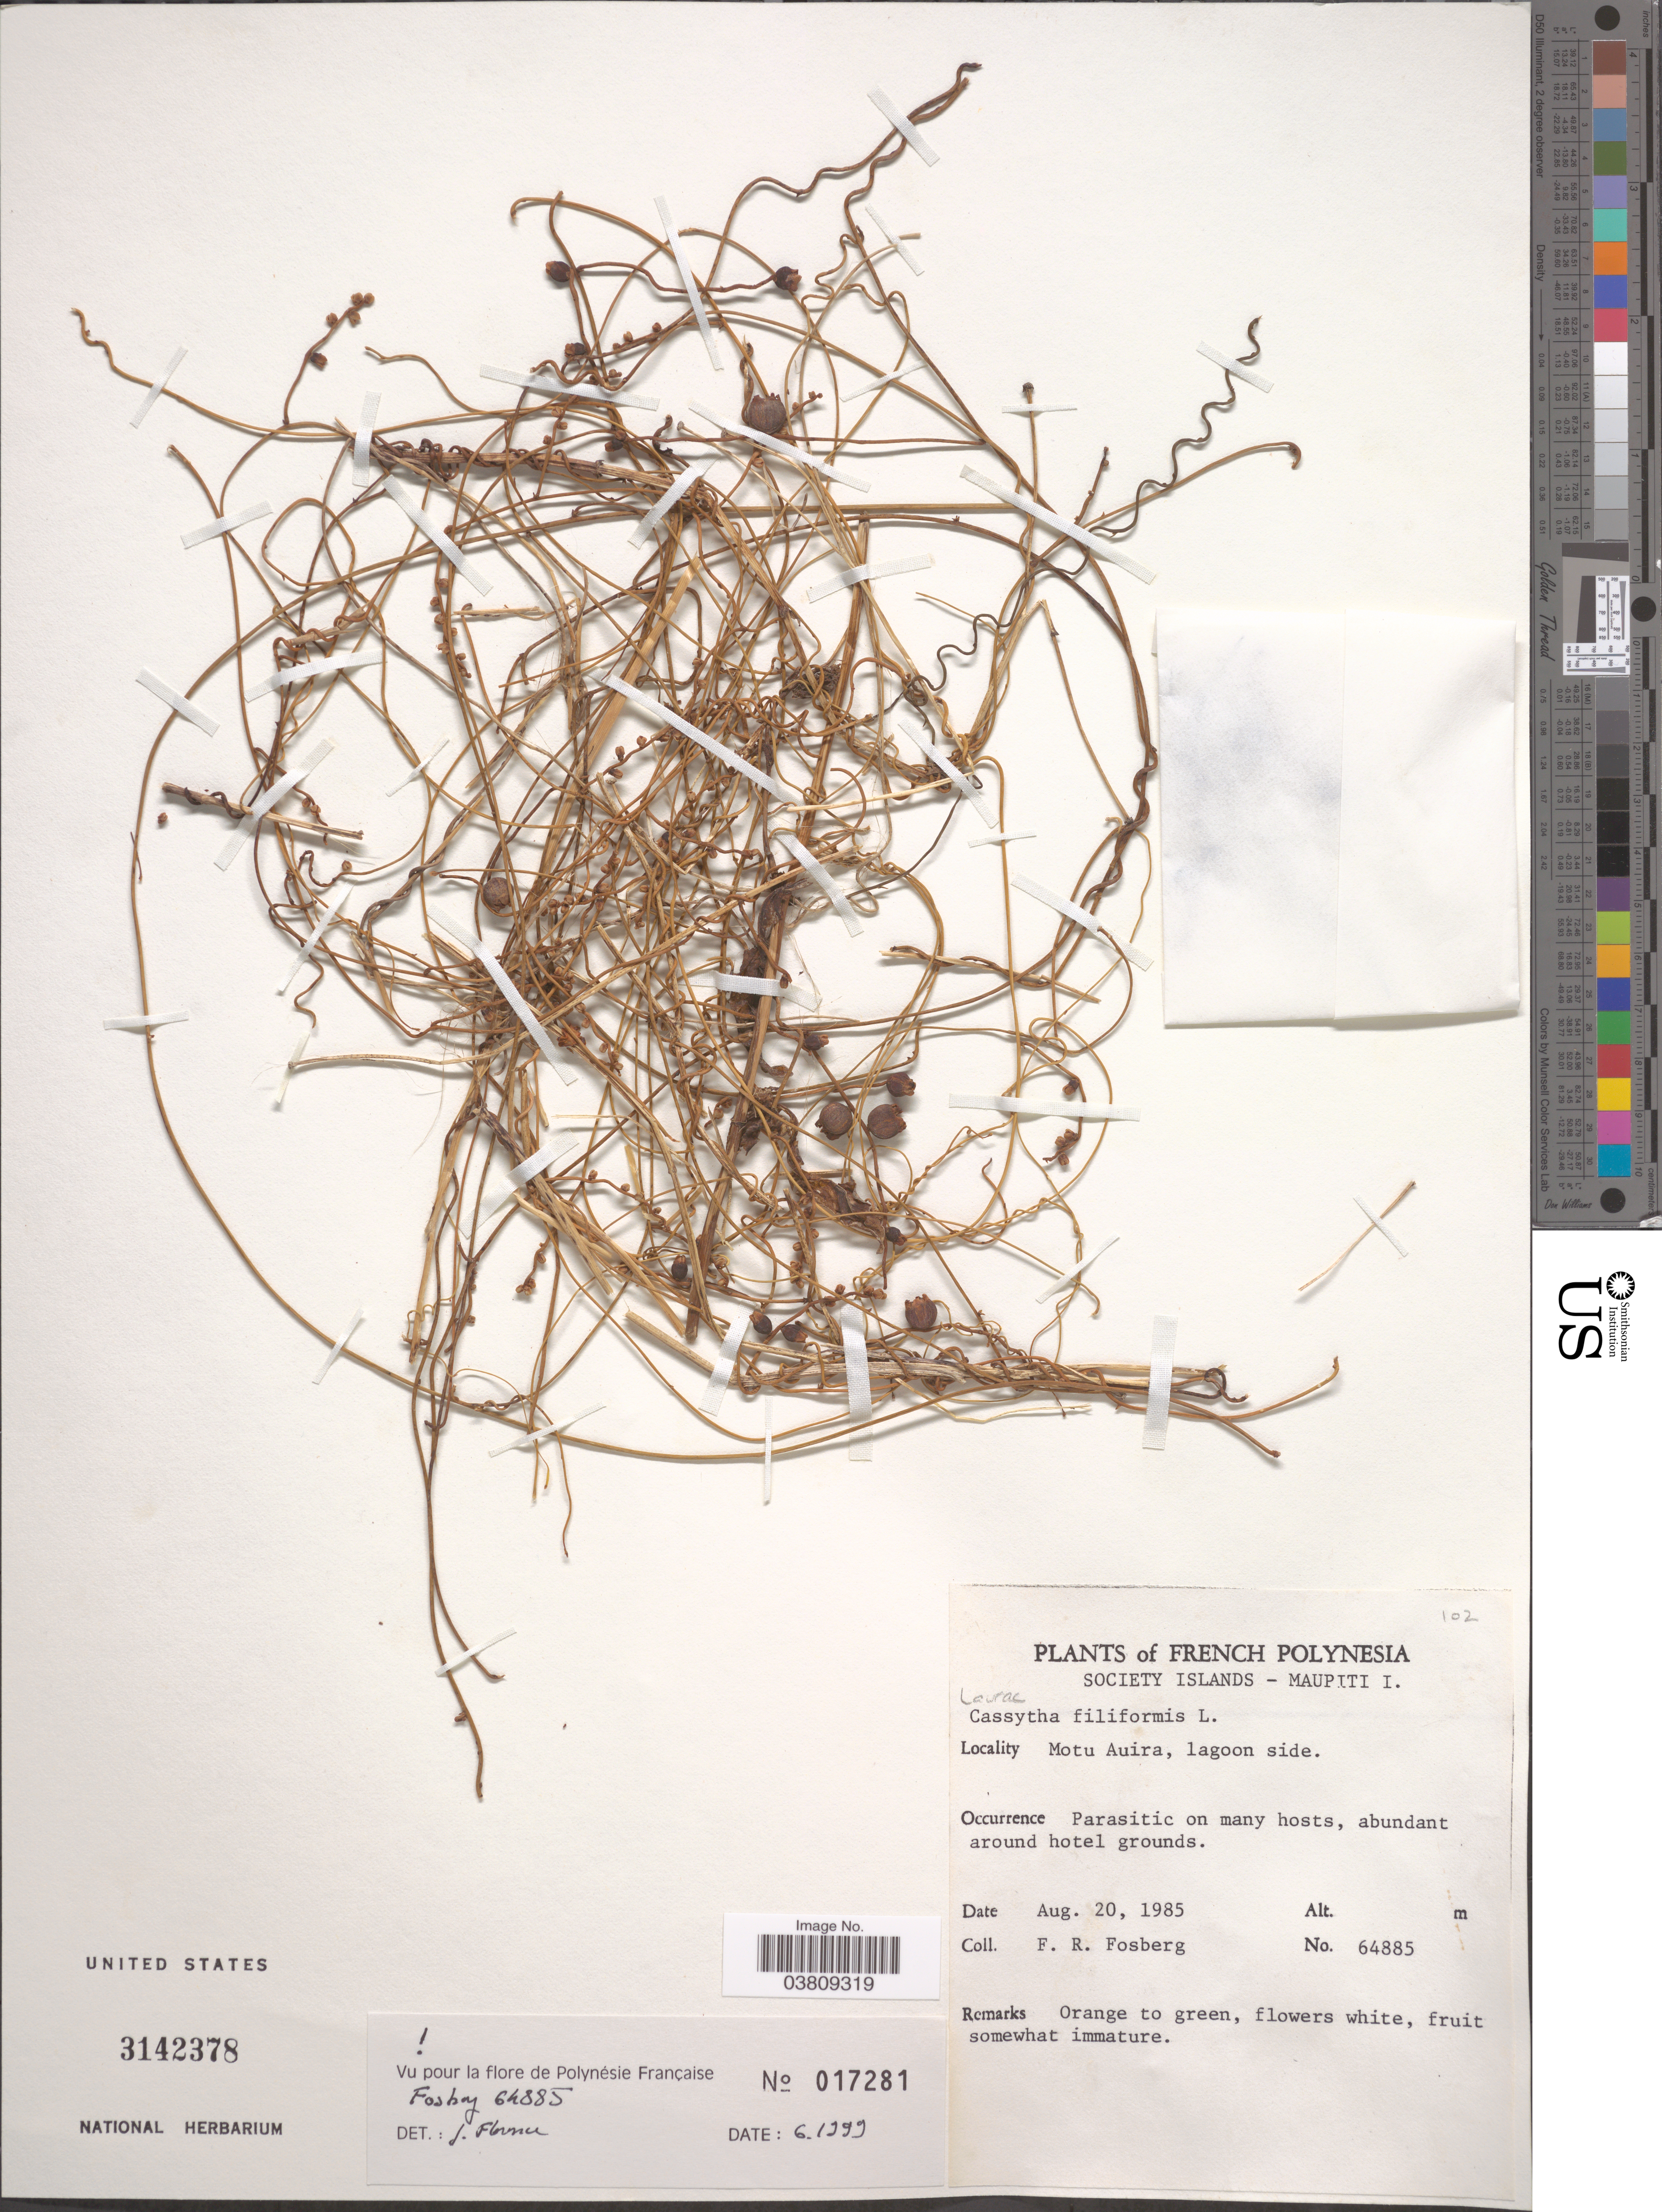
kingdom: Plantae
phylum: Tracheophyta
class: Magnoliopsida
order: Laurales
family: Lauraceae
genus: Cassytha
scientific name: Cassytha filiformis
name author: L.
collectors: F. R. Fosberg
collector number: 64885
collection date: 1985-08-20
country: French Polynesia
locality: Society Islands - Maupiti I. Motu Auira, lagoon side. Around hotel grounds.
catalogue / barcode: US 3142378